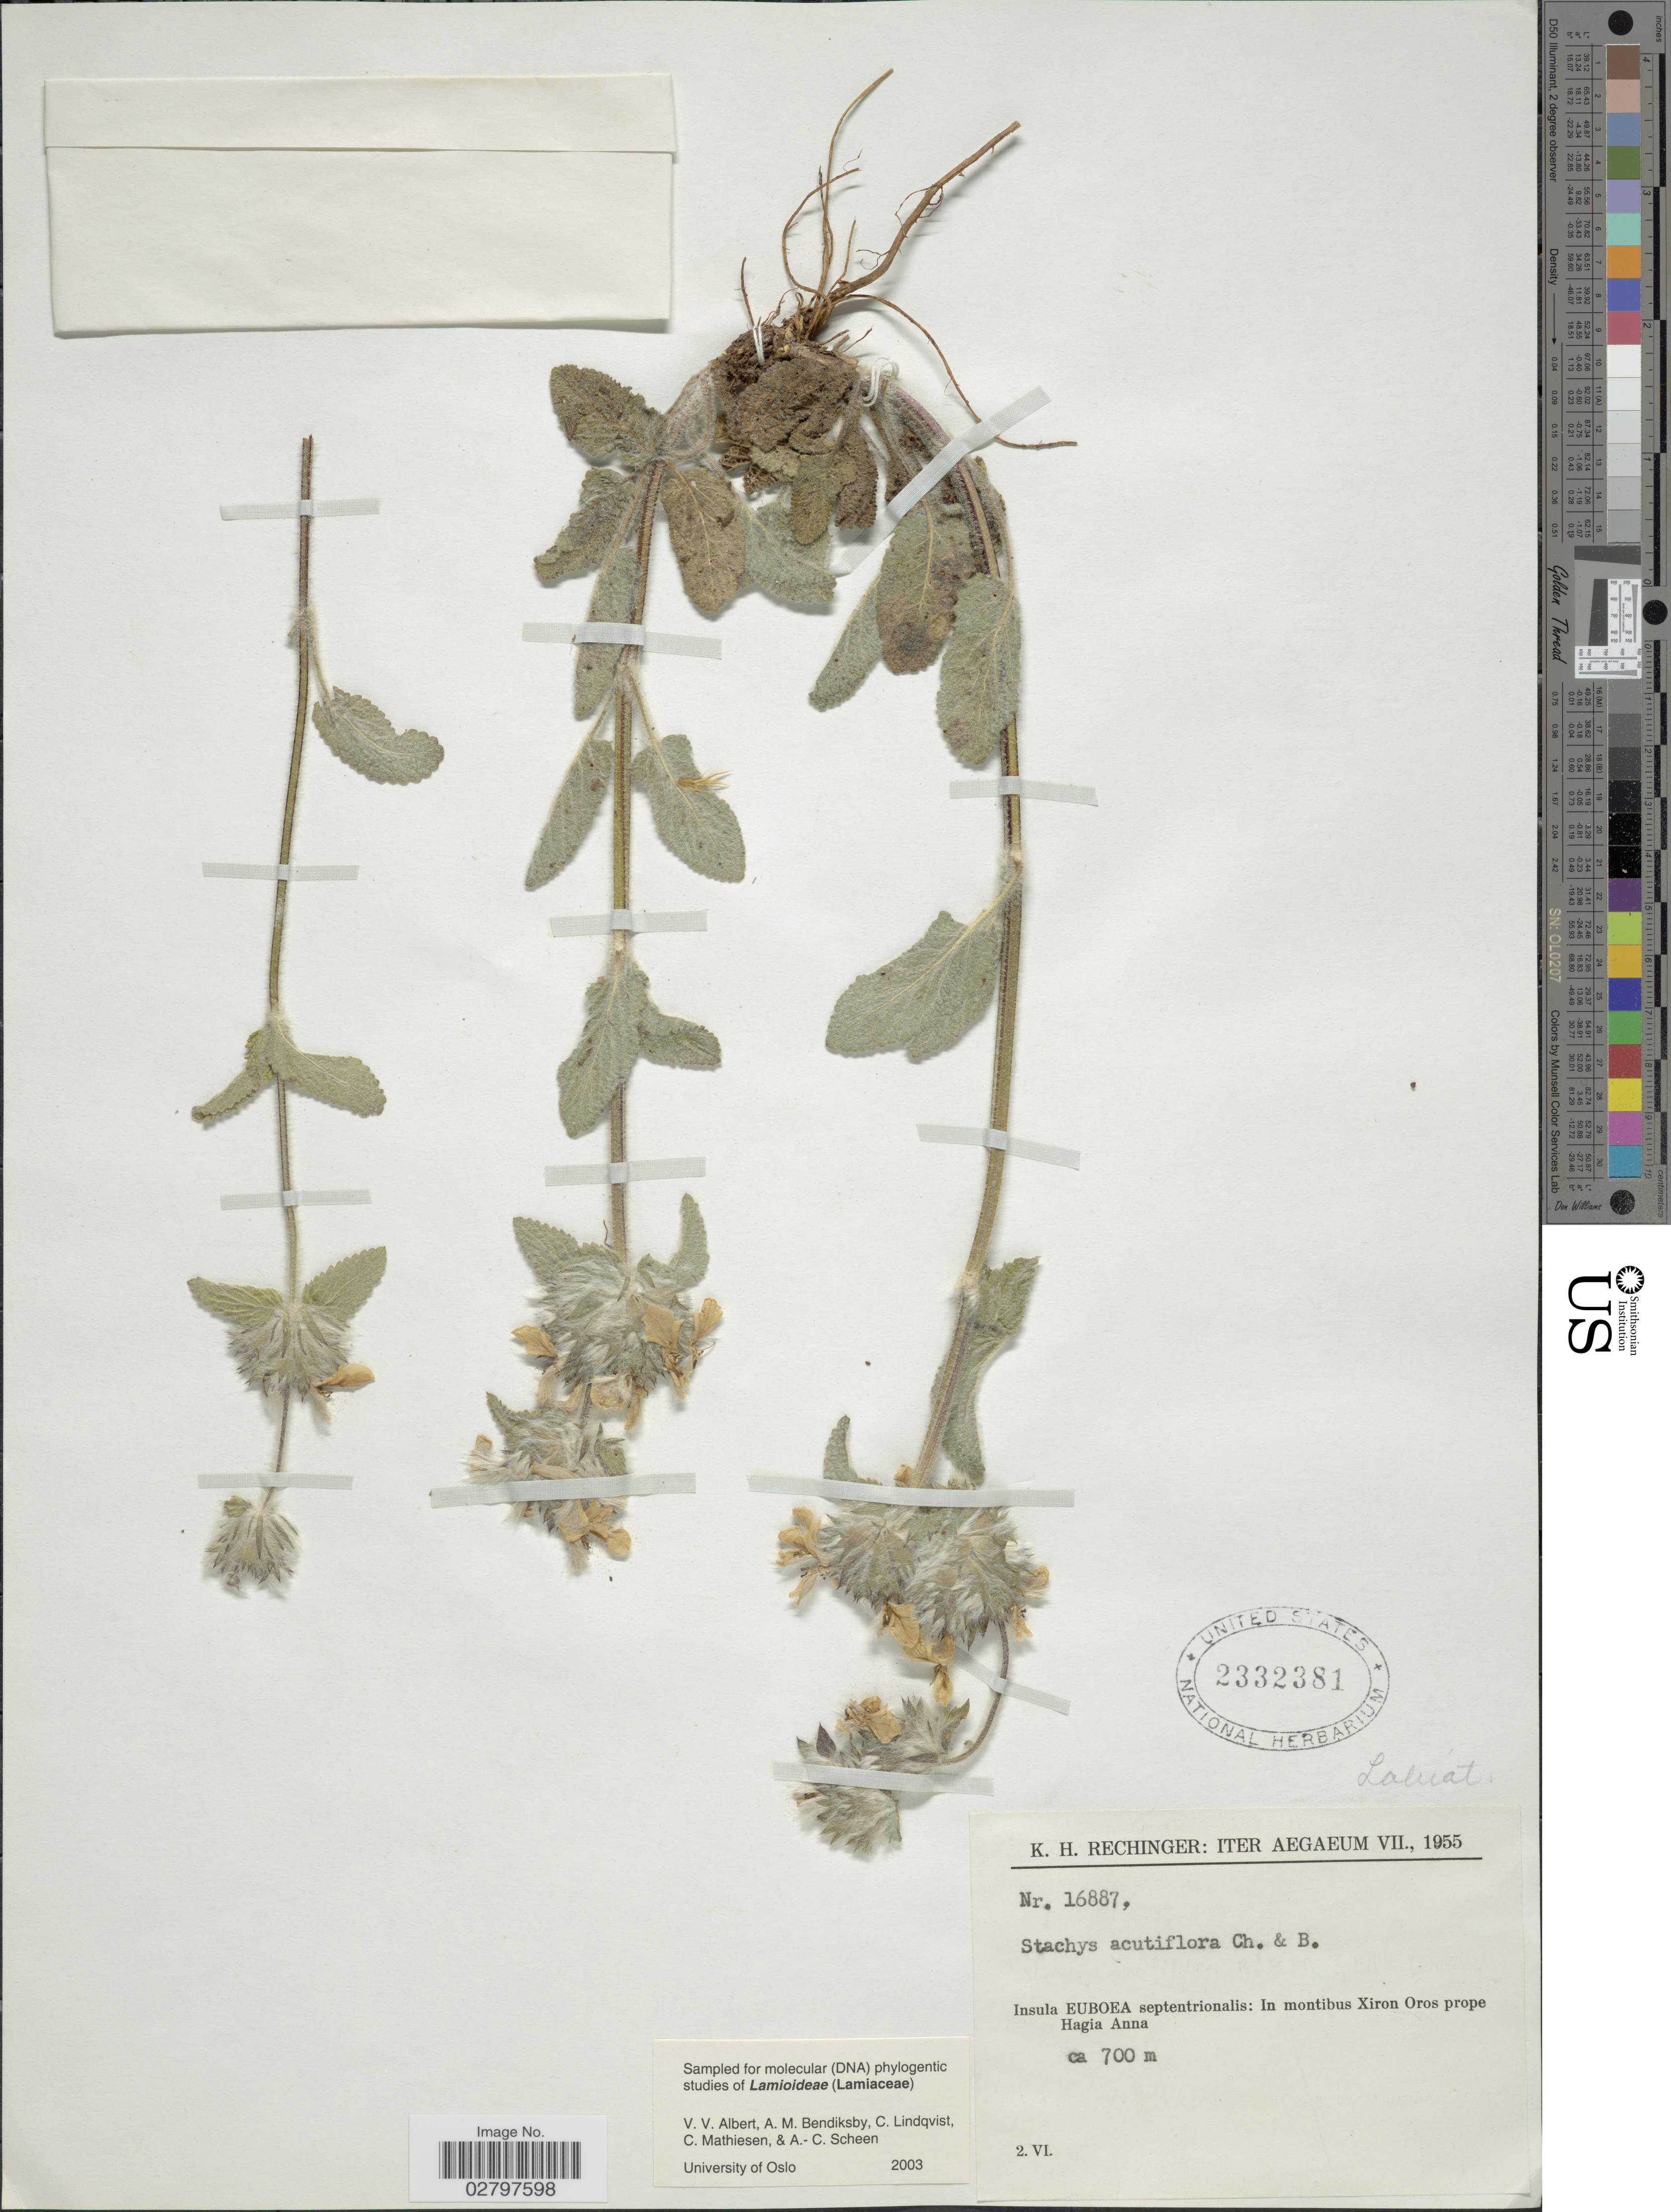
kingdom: Plantae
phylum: Tracheophyta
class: Magnoliopsida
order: Lamiales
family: Lamiaceae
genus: Stachys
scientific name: Stachys acutifolia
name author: Link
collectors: K. H. Rechinger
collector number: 16887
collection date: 1955-06-02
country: Greece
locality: Aegaeum, Insula Euboea septentrionalis: In montibus Xiron Oros prope Hagia Anna.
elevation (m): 700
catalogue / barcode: US 2332381